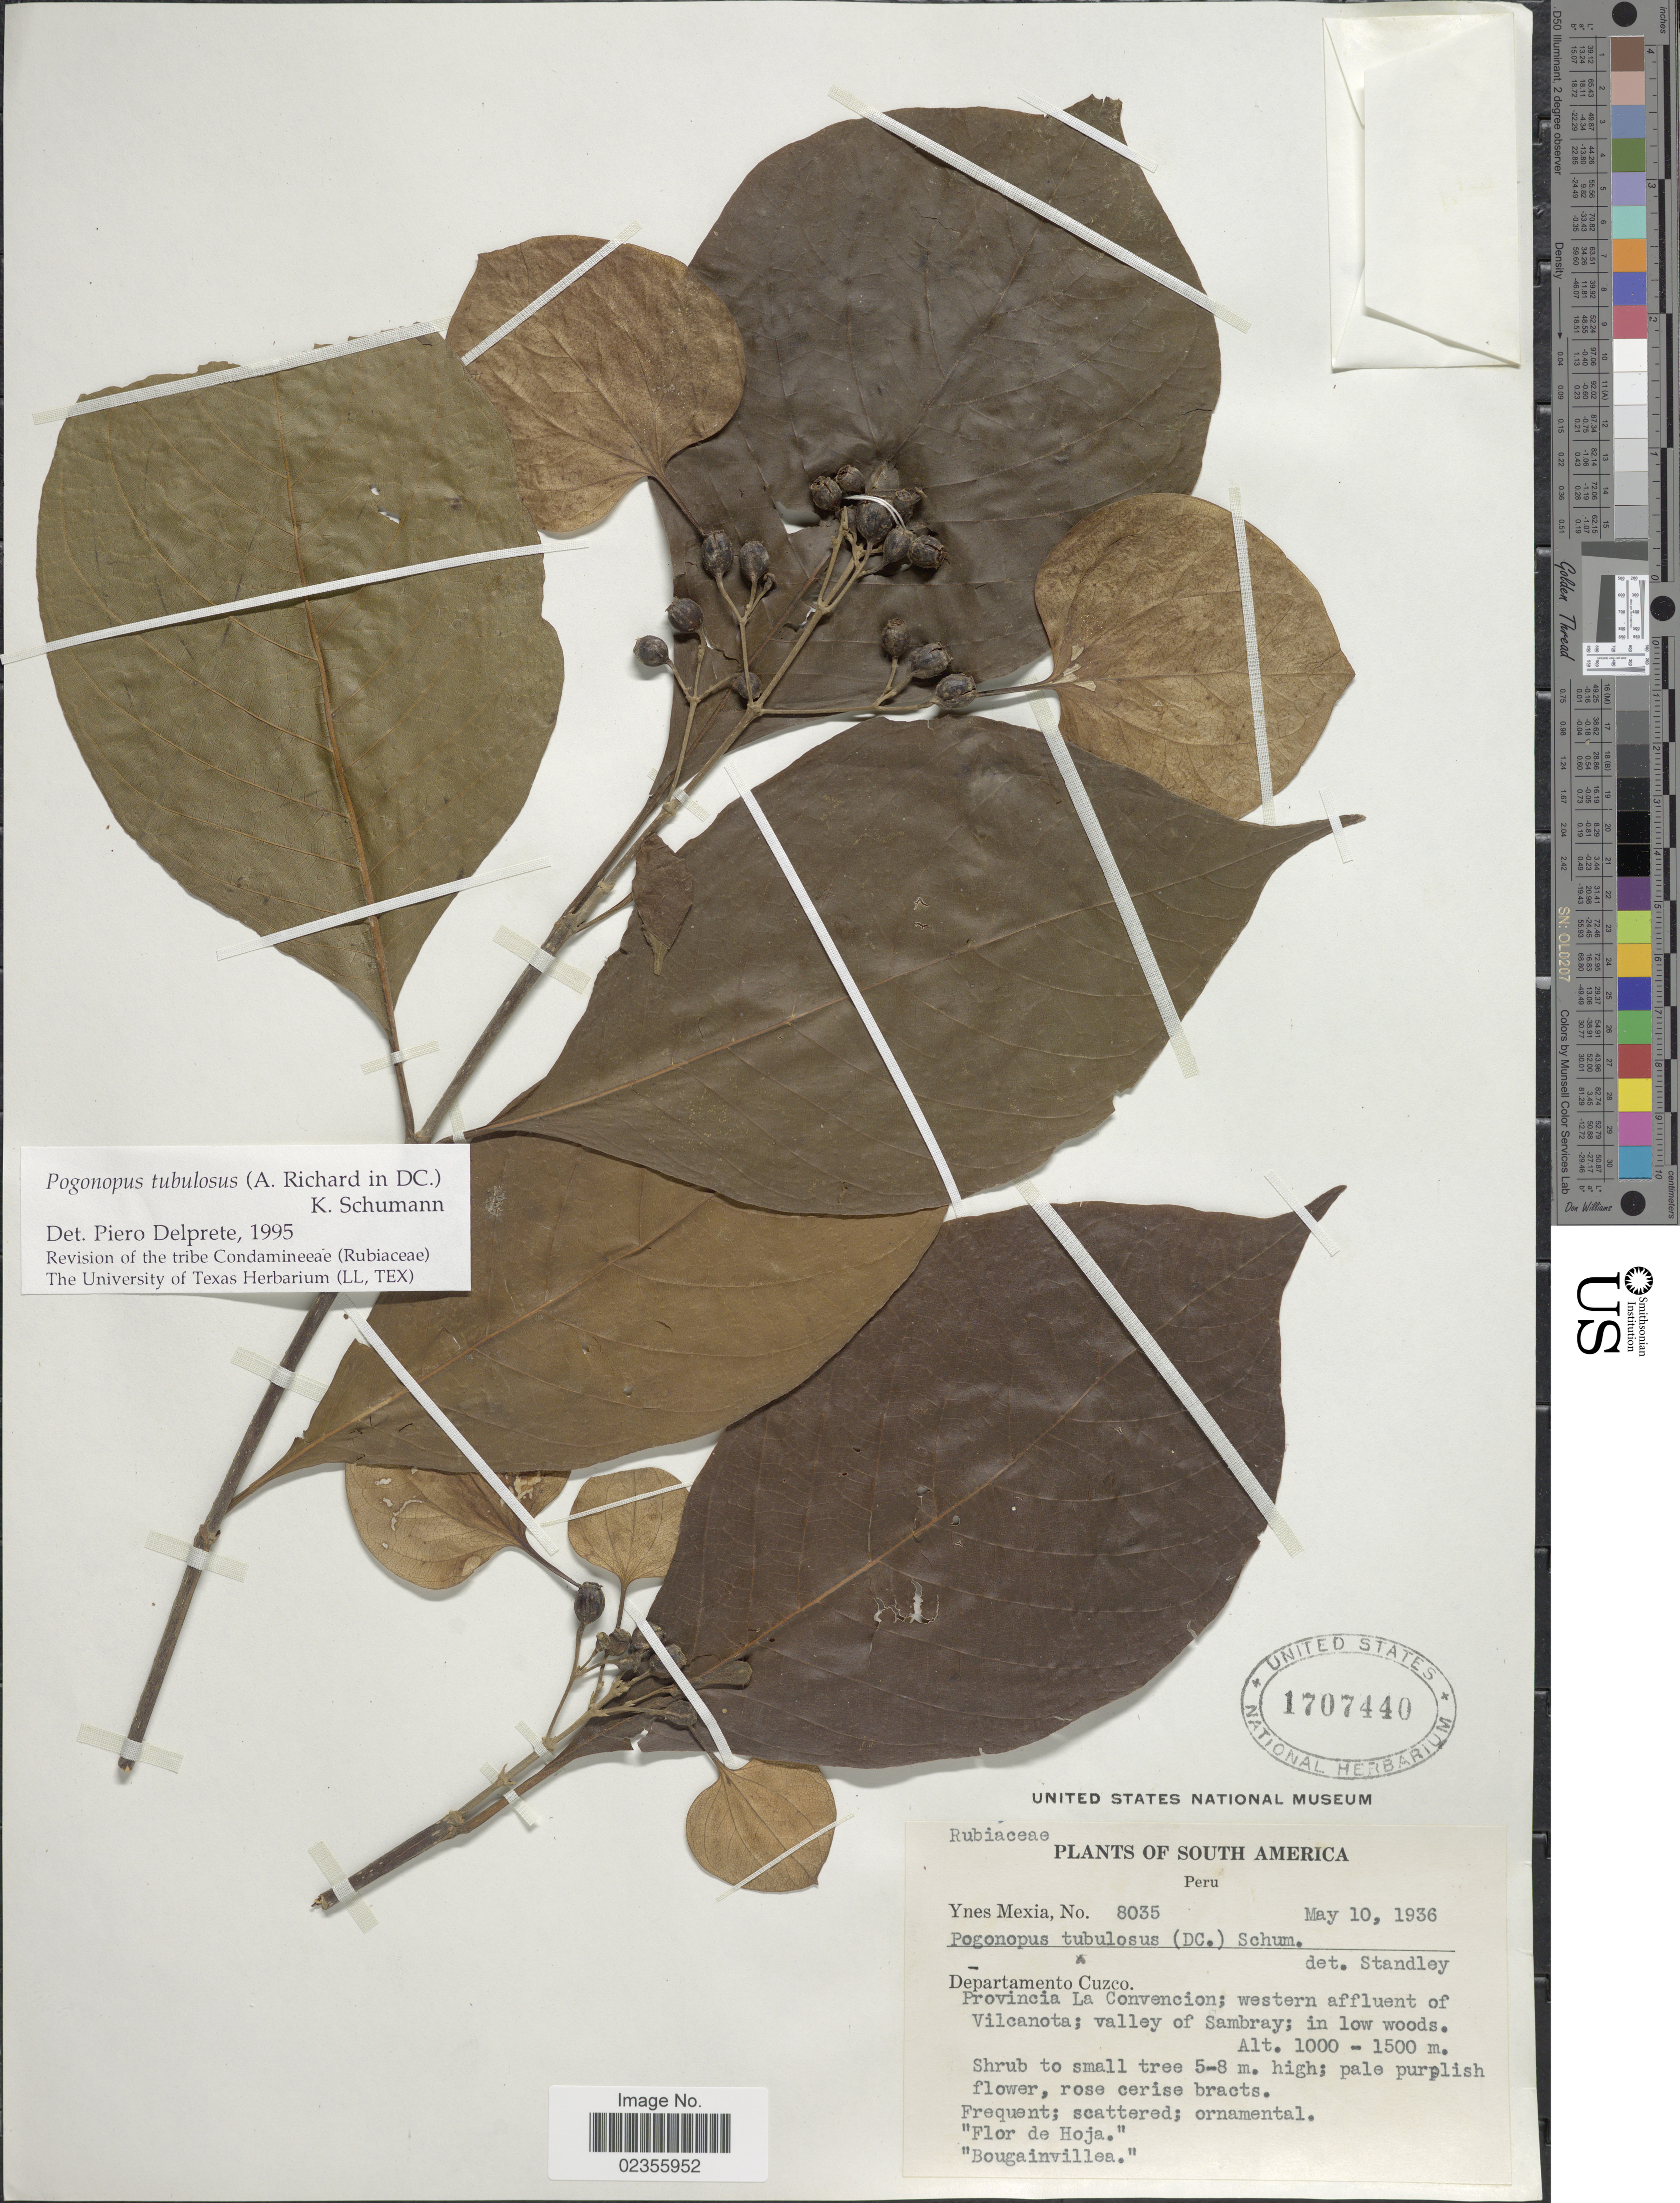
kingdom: Plantae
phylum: Tracheophyta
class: Magnoliopsida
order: Gentianales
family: Rubiaceae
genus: Pogonopus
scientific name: Pogonopus tubulosus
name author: (A. Rich. in DC.) K. Schum.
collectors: Y. Mexia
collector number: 8035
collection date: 1936-05-10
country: Peru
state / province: Cusco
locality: Departamento Cuzco. Provincia La Convencion; western affluent of Vilcanota; valley of Sambray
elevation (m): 1000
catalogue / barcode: US 1707440